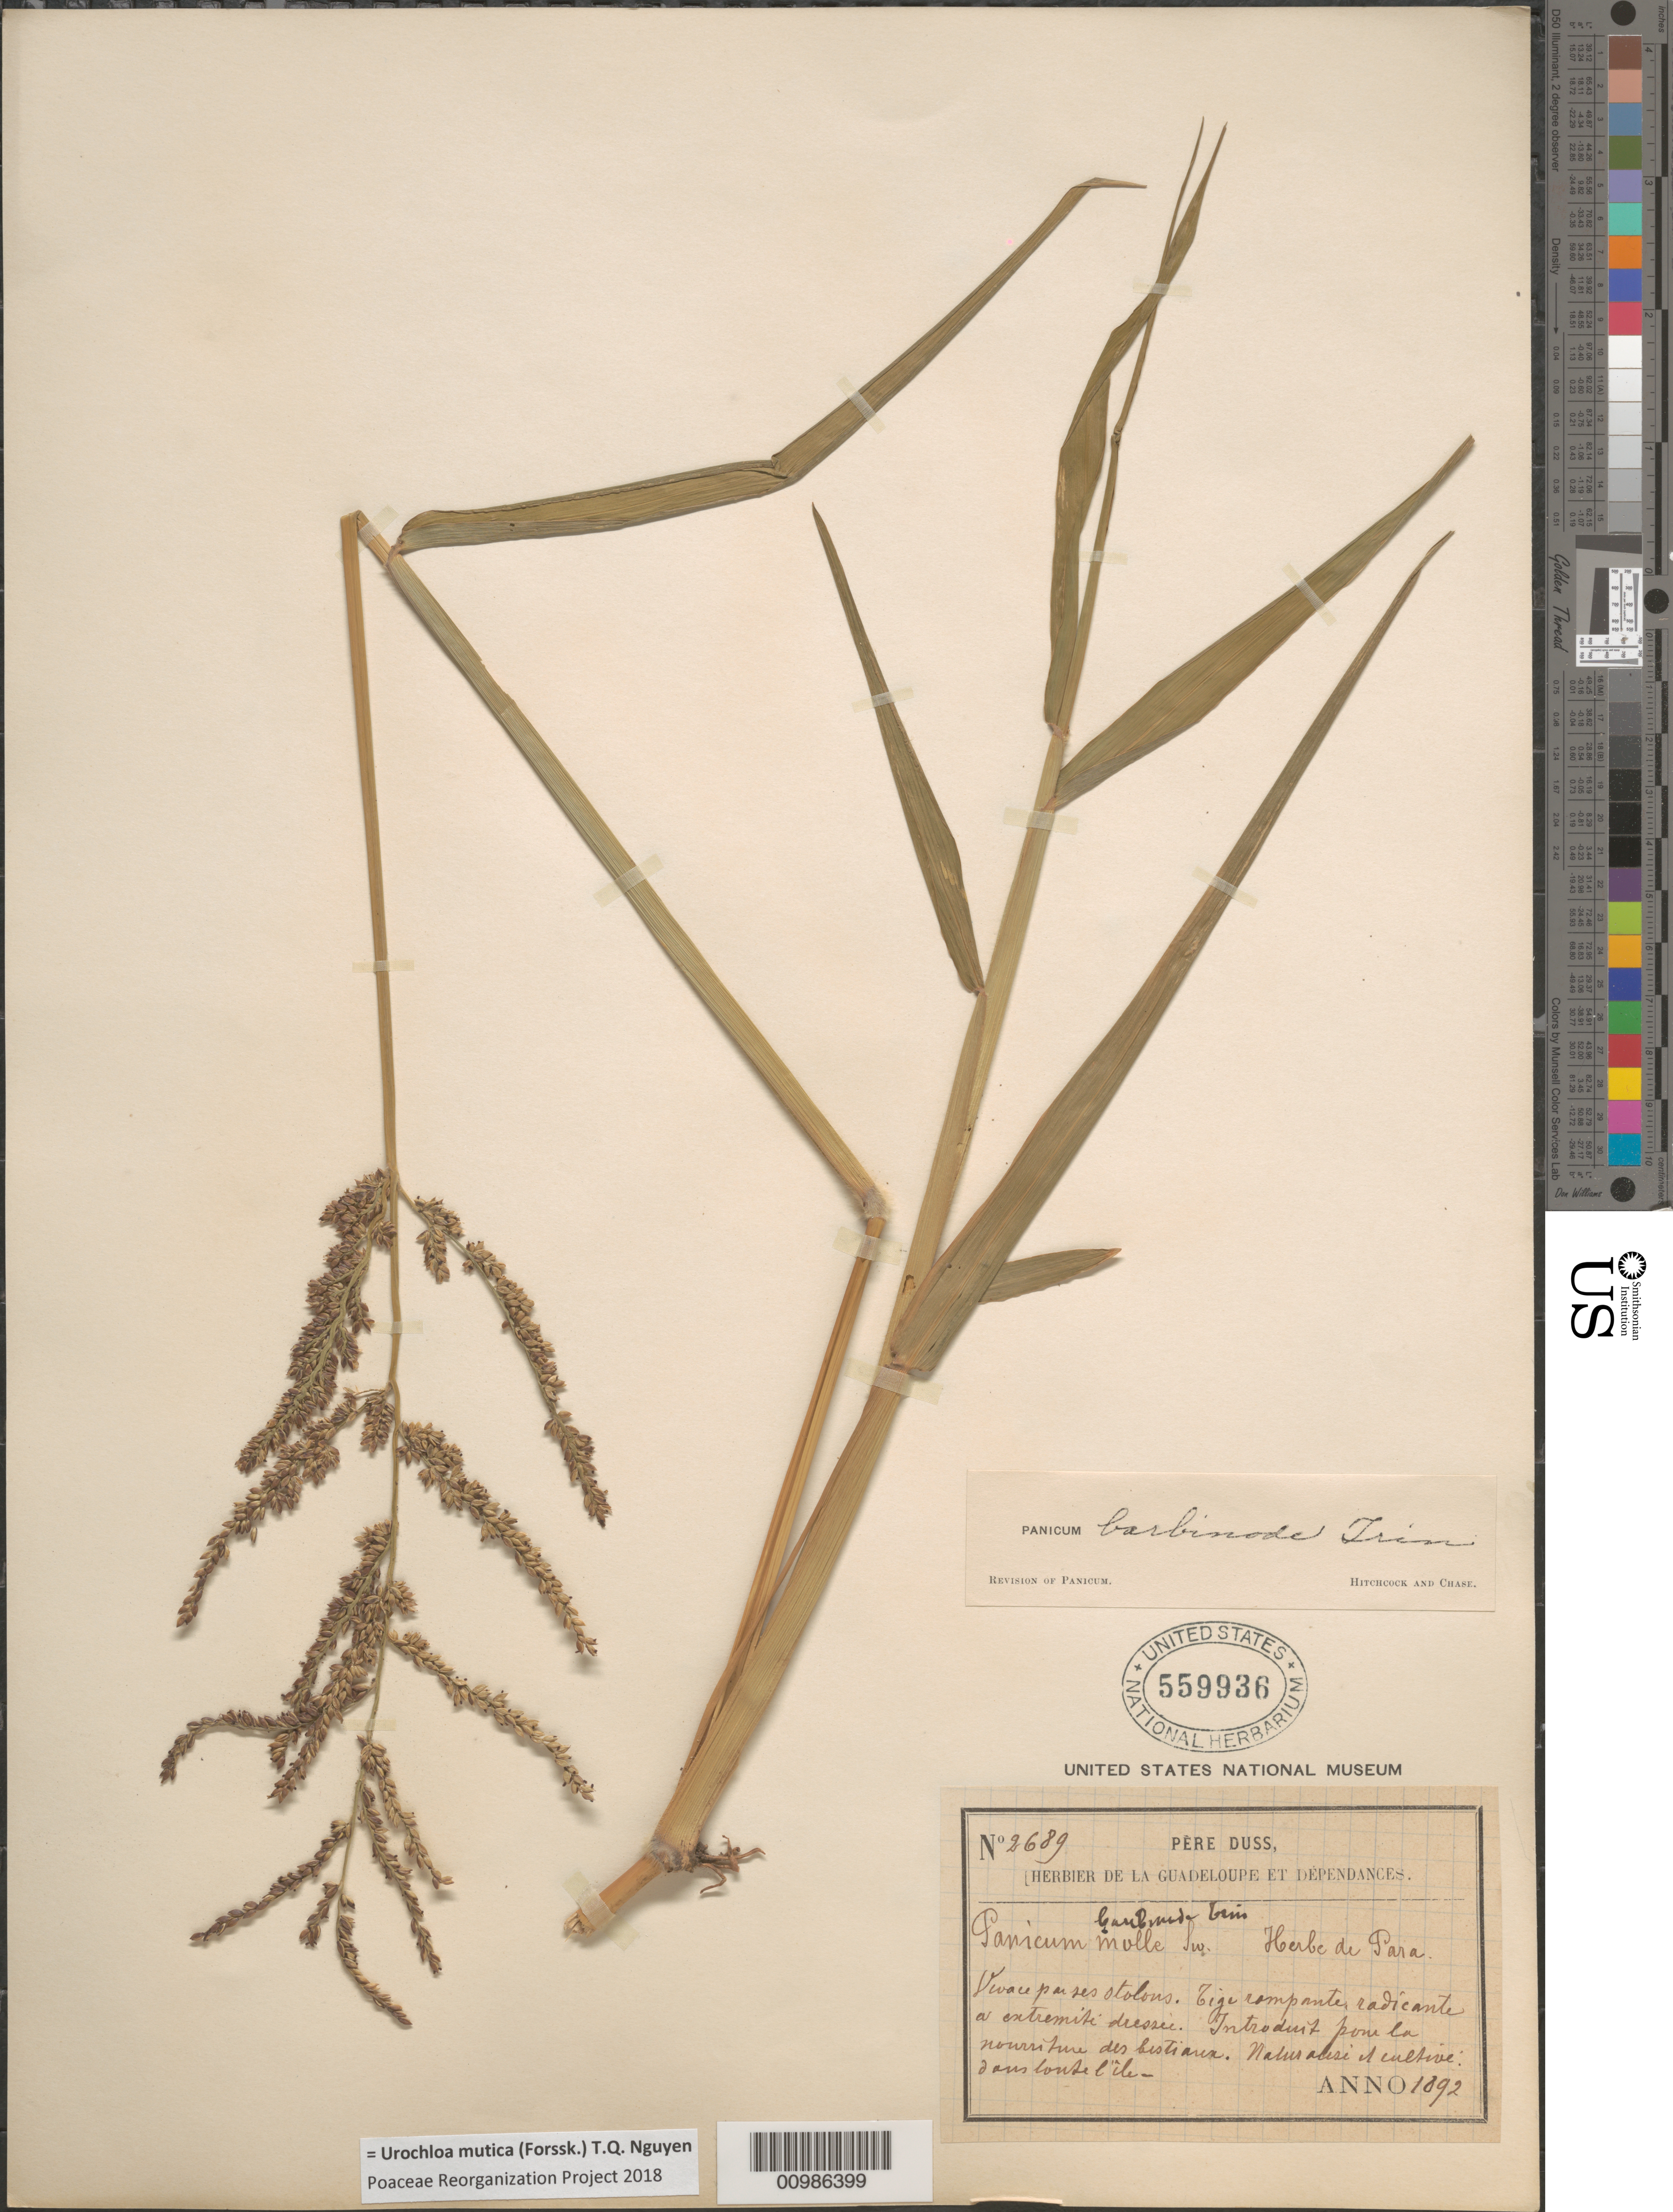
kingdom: Plantae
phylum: Tracheophyta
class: Liliopsida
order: Poales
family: Poaceae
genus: Brachiaria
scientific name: Brachiaria mutica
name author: (Forssk.) Stapf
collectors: Père Duss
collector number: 2689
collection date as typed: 1892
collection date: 1892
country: Guadeloupe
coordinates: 0 N, 0 E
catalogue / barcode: US 559936